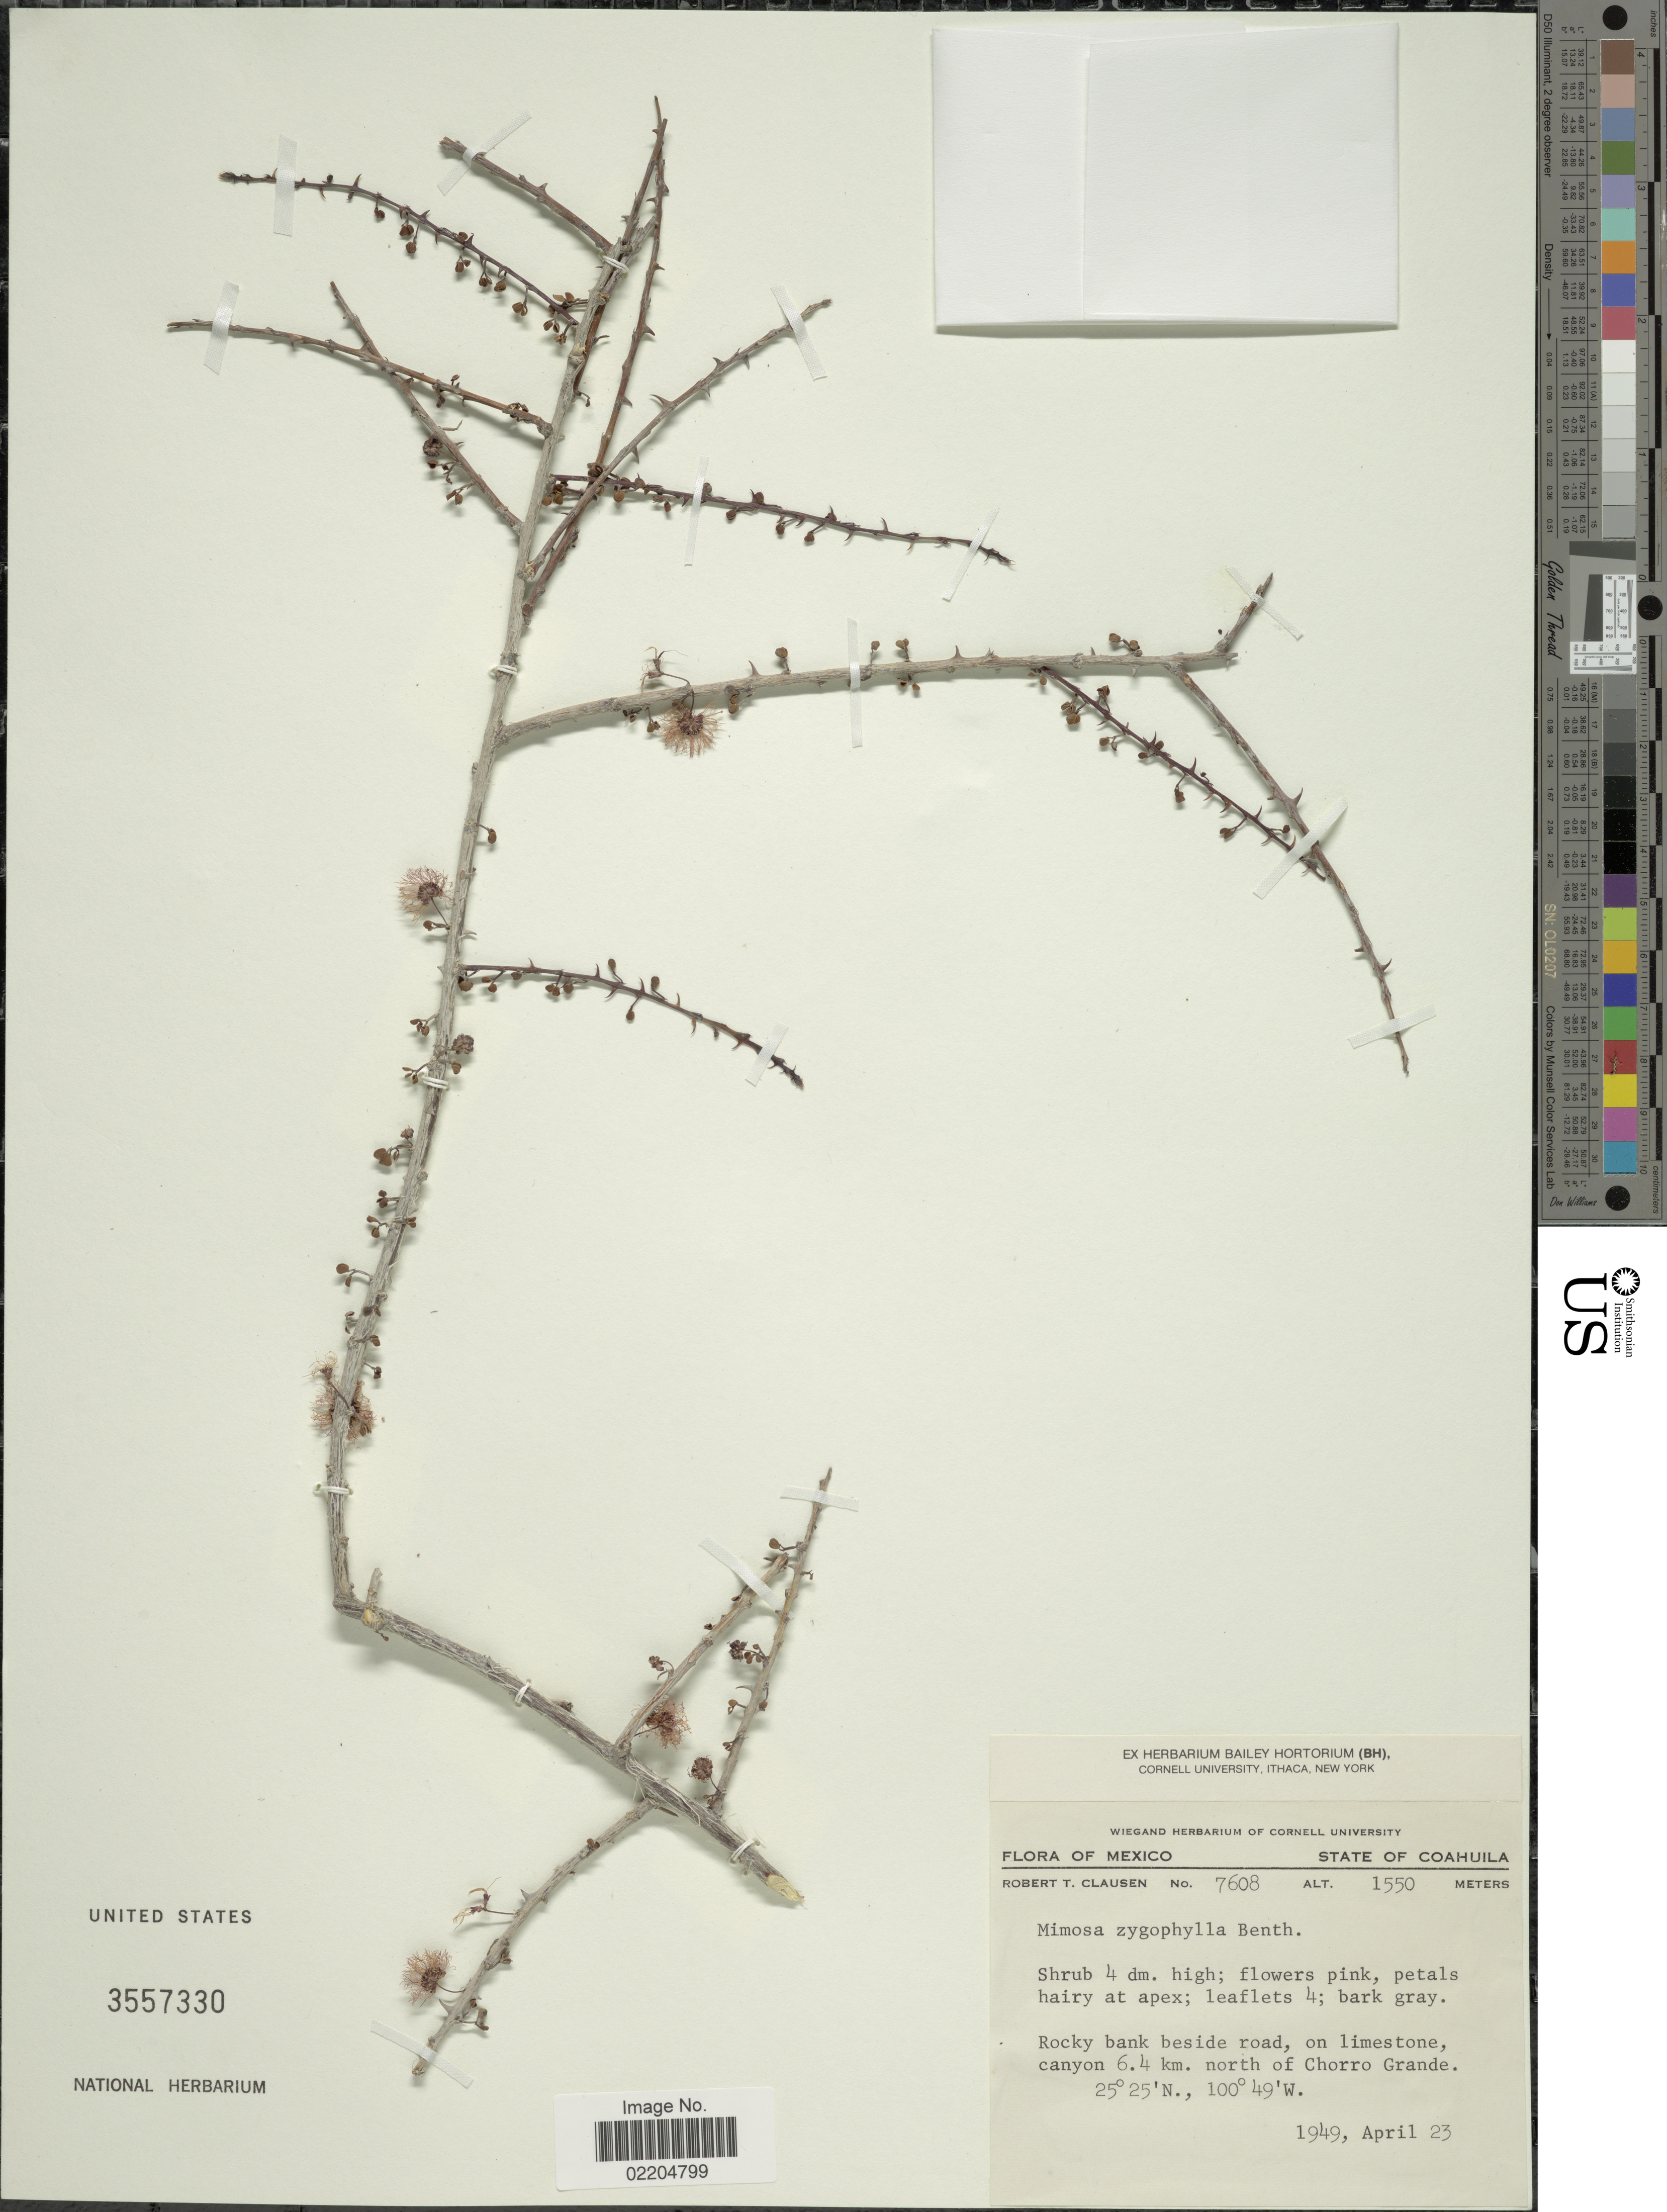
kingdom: Plantae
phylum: Tracheophyta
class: Magnoliopsida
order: Fabales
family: Fabaceae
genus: Mimosa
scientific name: Mimosa zygophylla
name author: Benth.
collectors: R. T. Clausen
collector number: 7608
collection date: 1949-04-23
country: Mexico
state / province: Coahuila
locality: Canyon 6.4 km N of Chorro Grande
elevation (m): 1550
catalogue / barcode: US 3557330